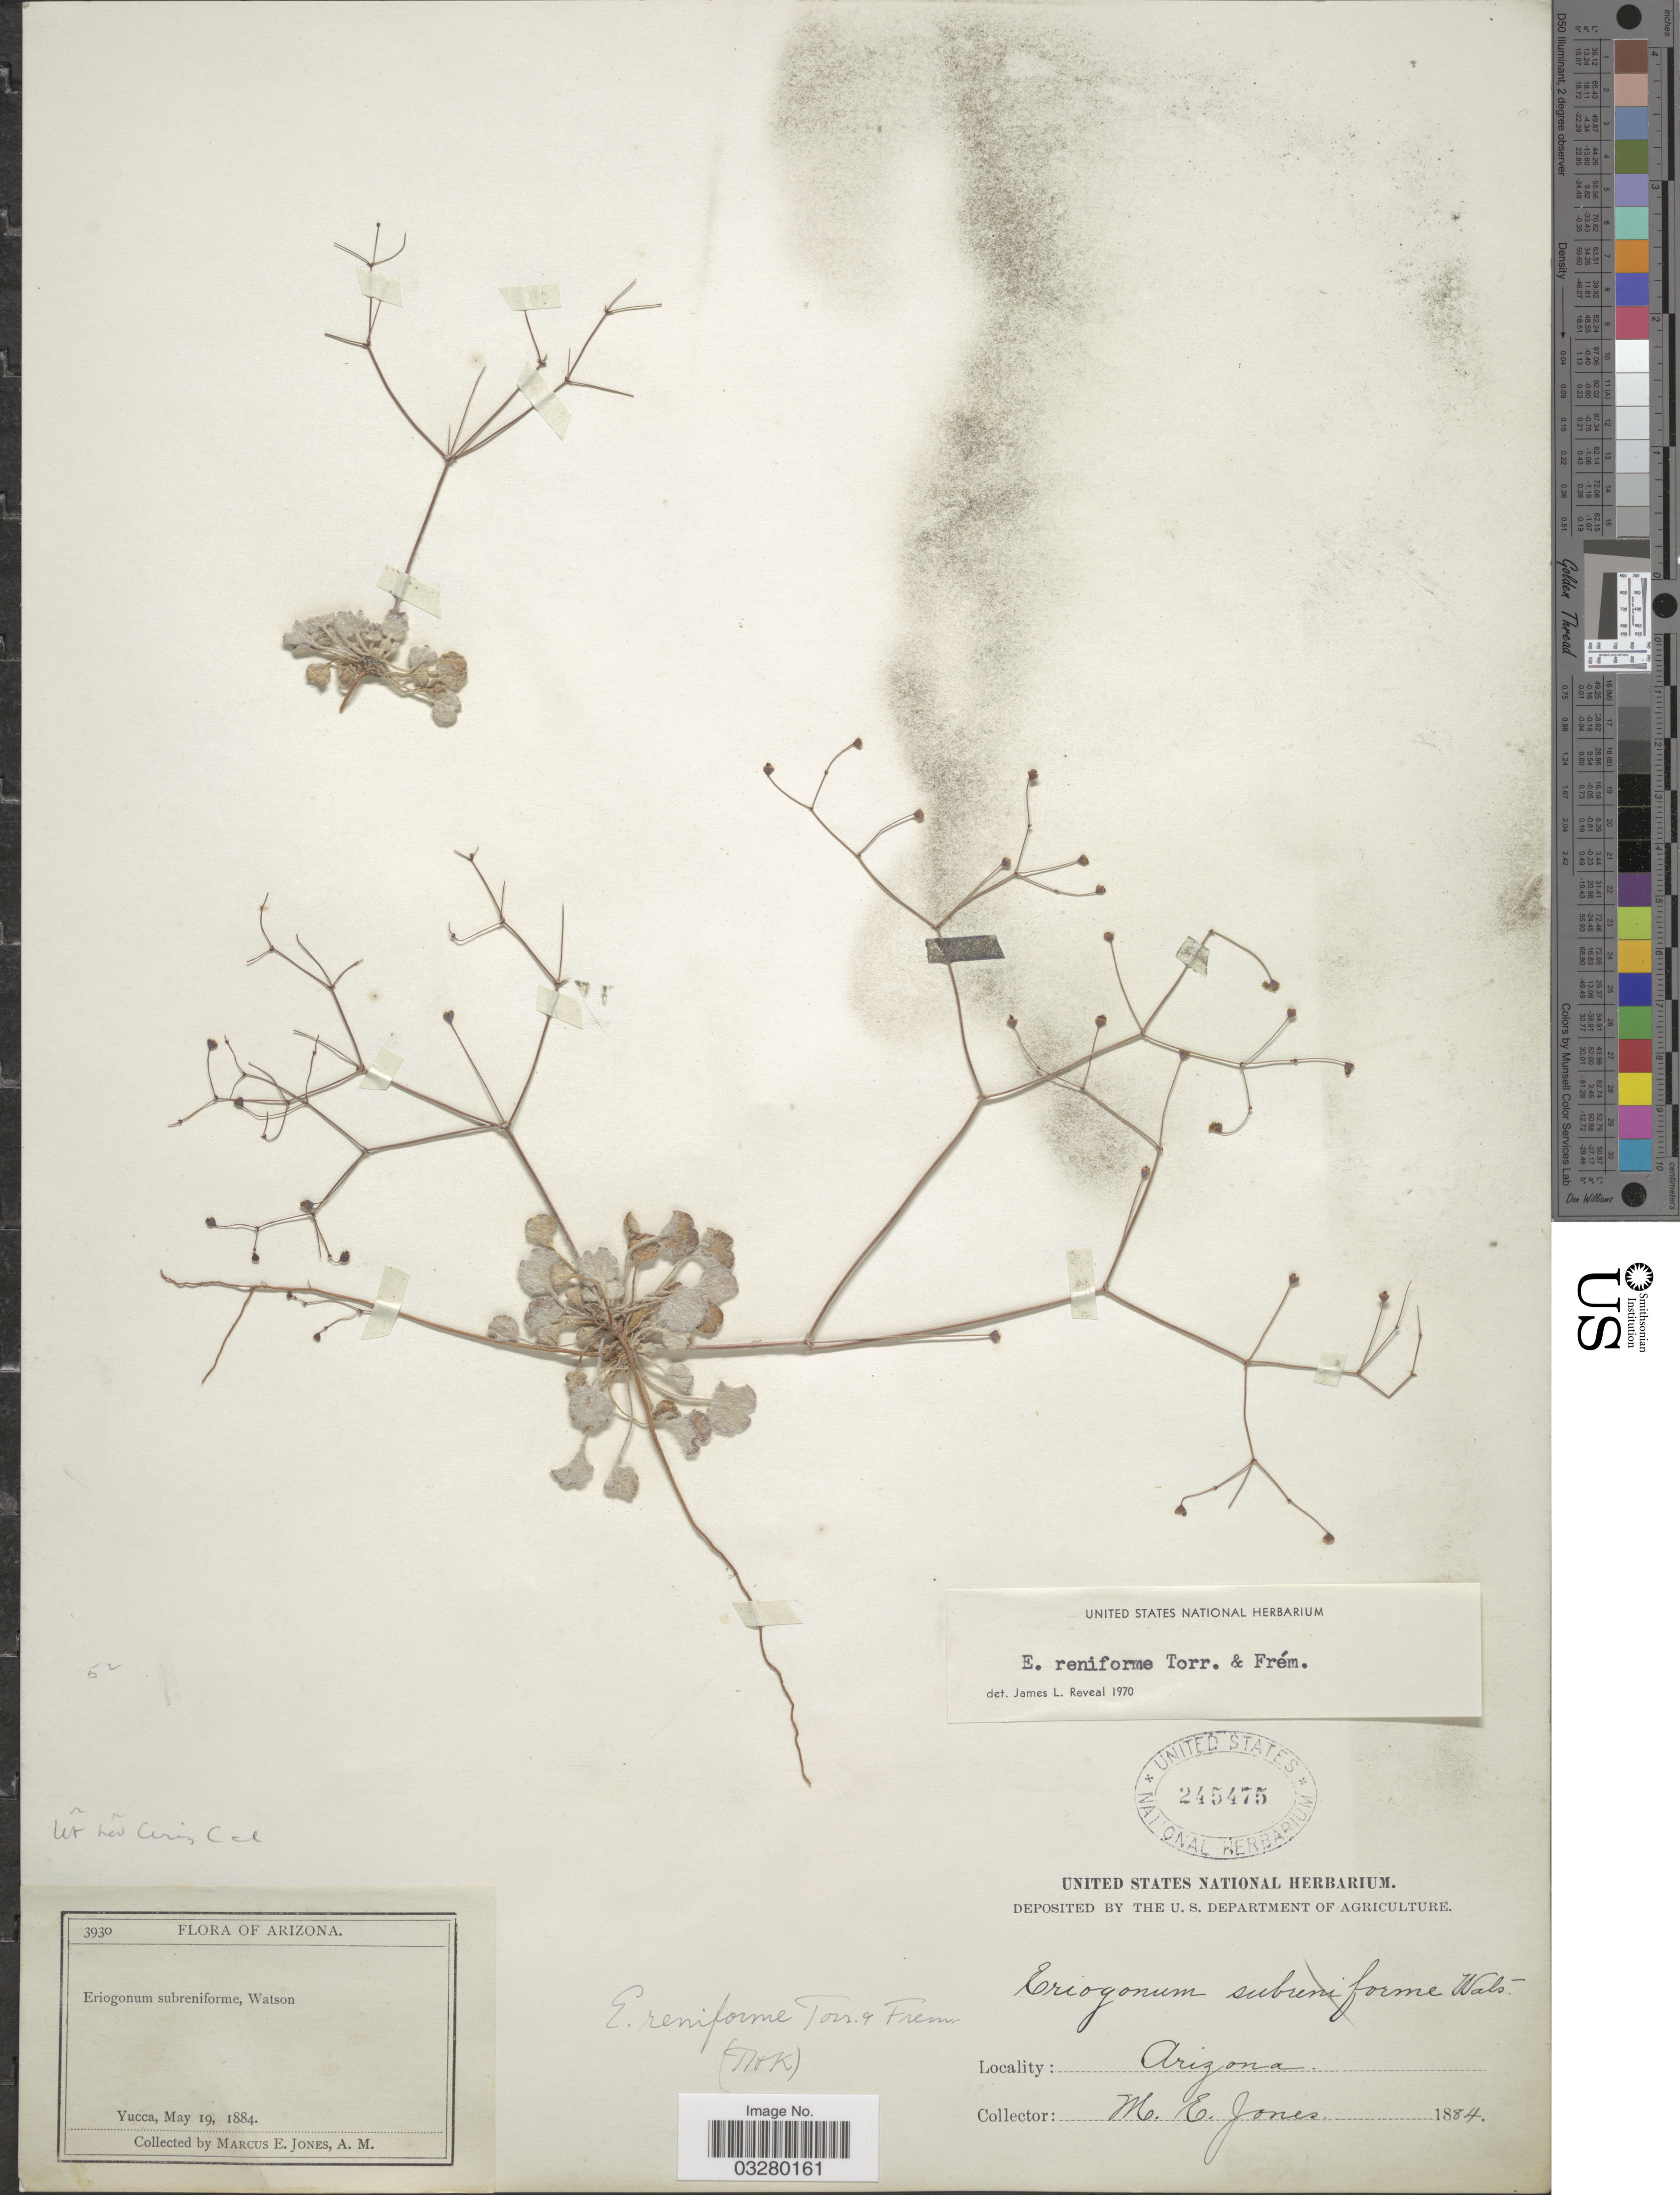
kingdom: Plantae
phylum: Tracheophyta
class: Magnoliopsida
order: Caryophyllales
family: Polygonaceae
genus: Eriogonum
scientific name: Eriogonum reniforme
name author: Torr. & Frém.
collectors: M. E. Jones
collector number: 3930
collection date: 1884-05-19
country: United States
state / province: Arizona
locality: Yucca.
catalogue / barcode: US 245475